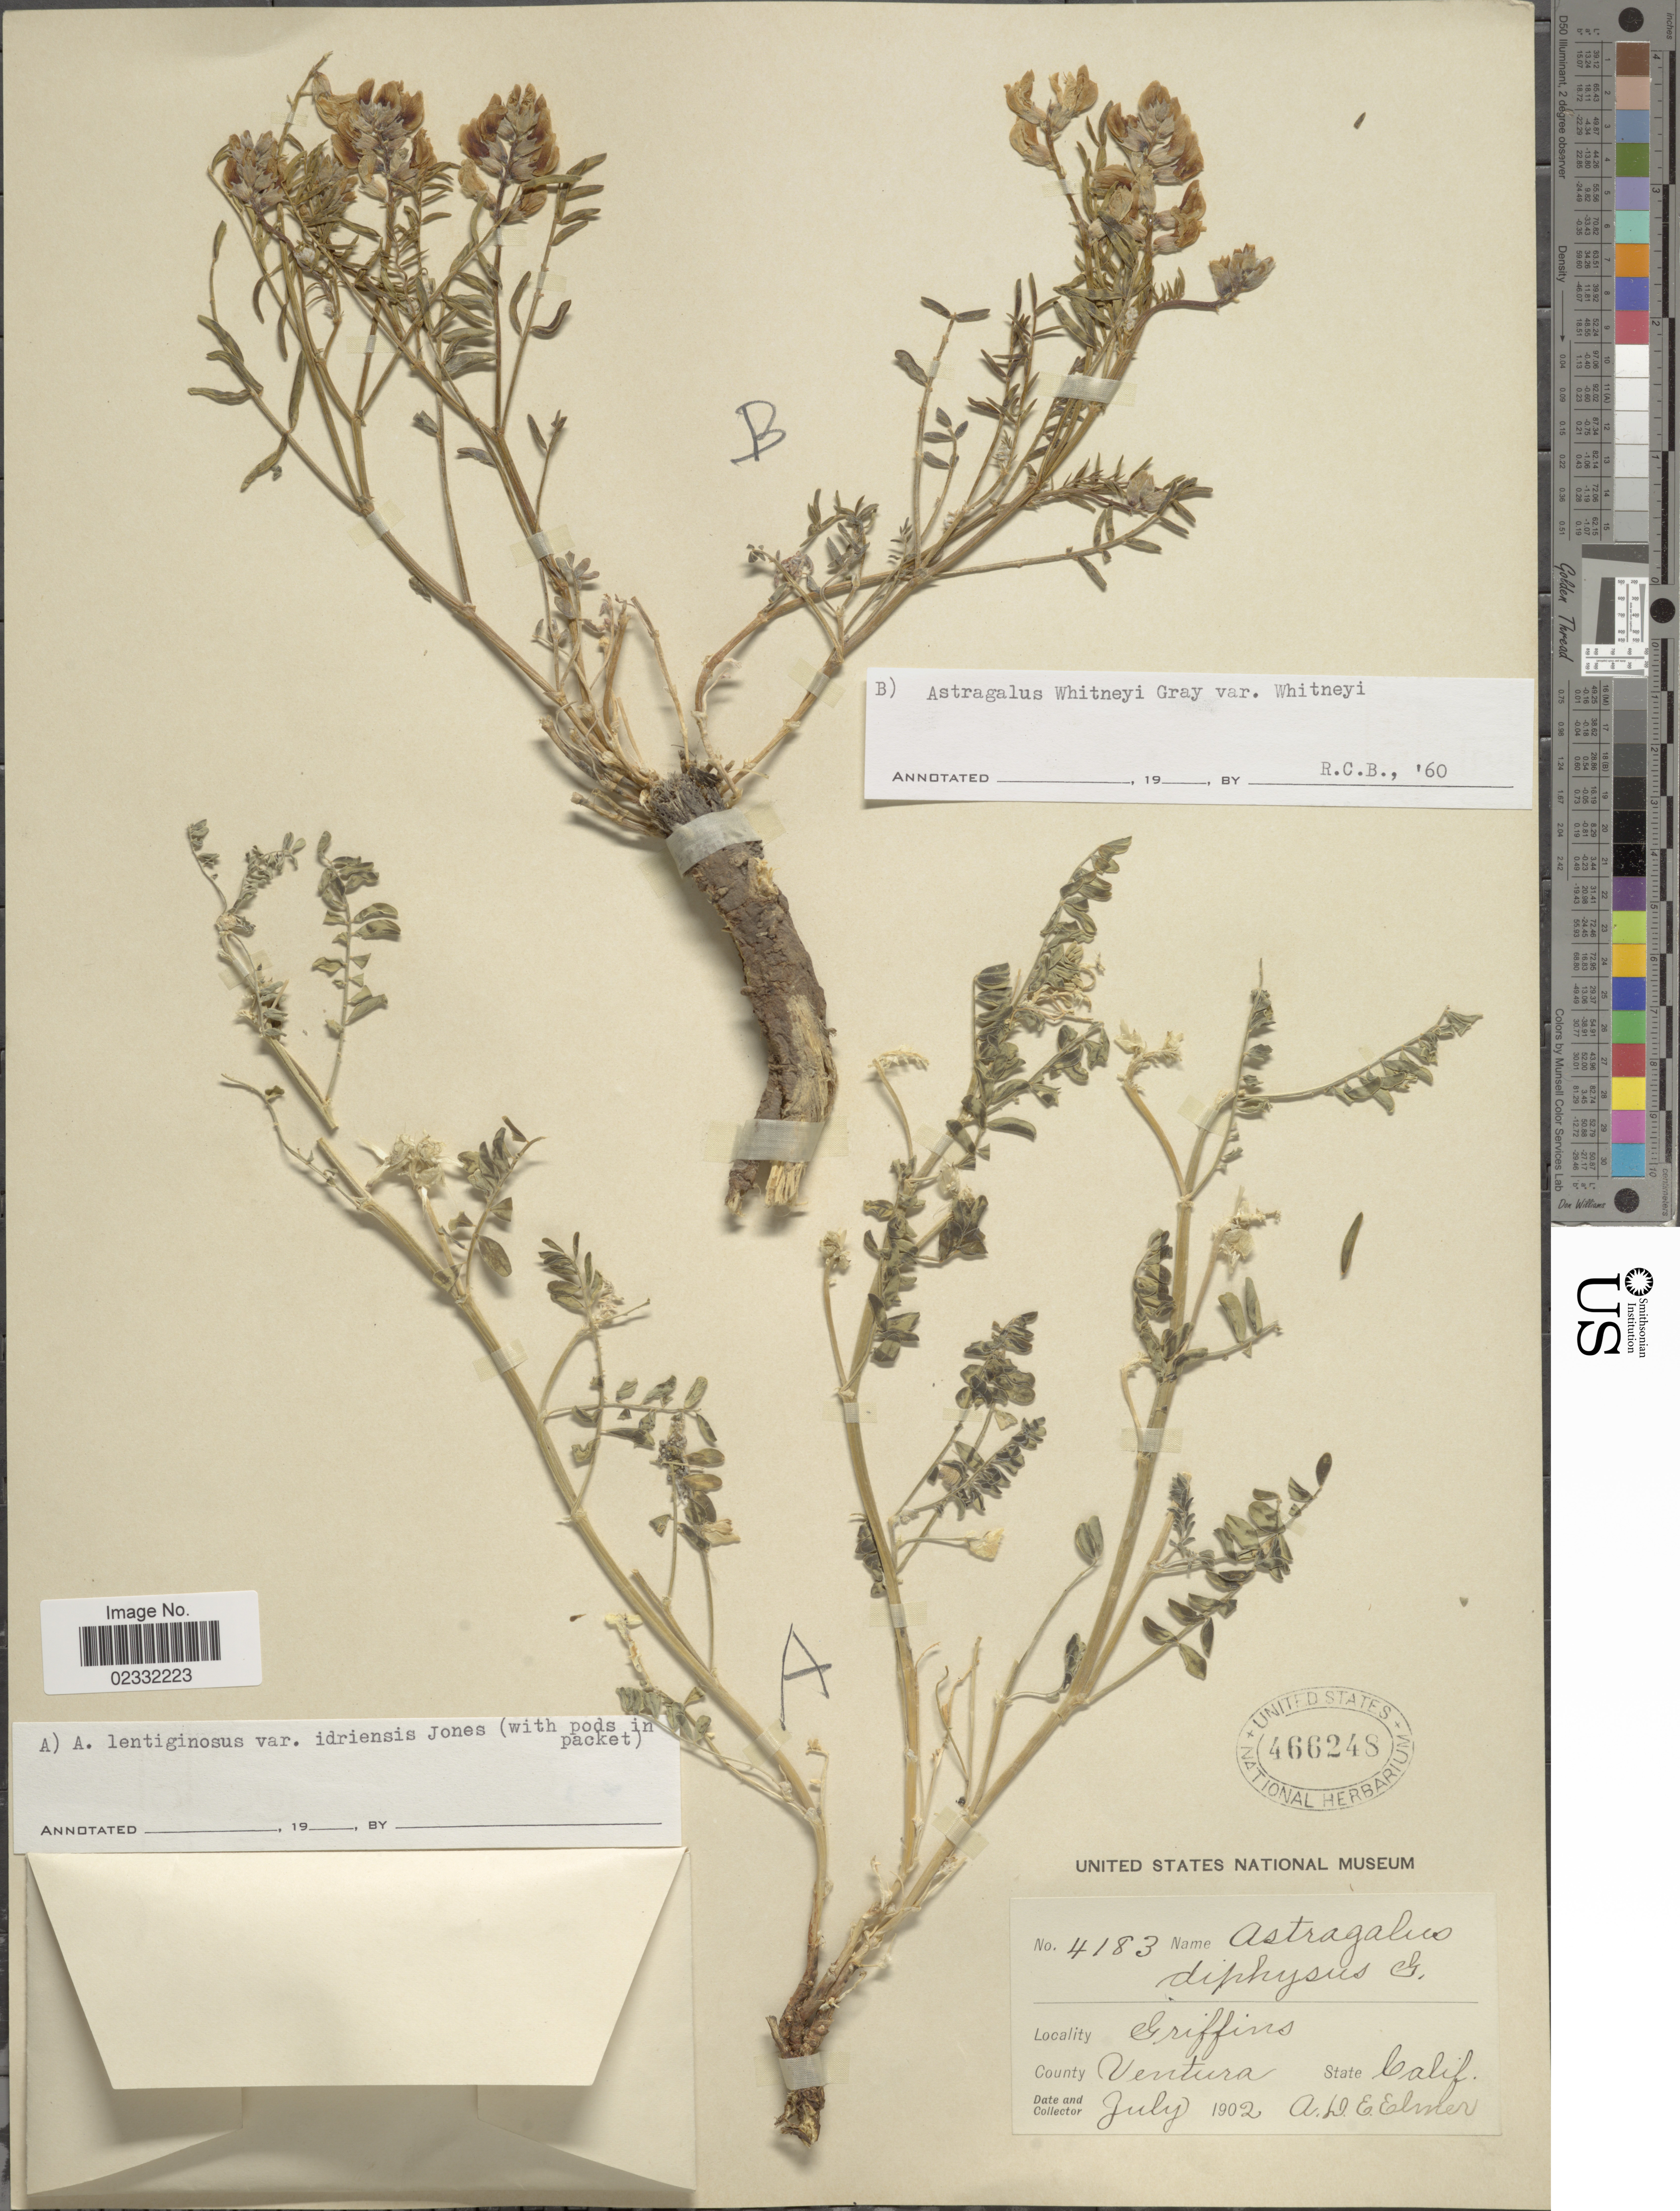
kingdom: Plantae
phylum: Tracheophyta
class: Magnoliopsida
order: Fabales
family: Fabaceae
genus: Astragalus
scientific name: Astragalus lentiginosus var. idriensis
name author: M.E. Jones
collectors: A. D. E. Elmer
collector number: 4183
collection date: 1902-07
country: United States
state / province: California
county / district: Ventura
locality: Griffins, County Ventura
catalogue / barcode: US 466248